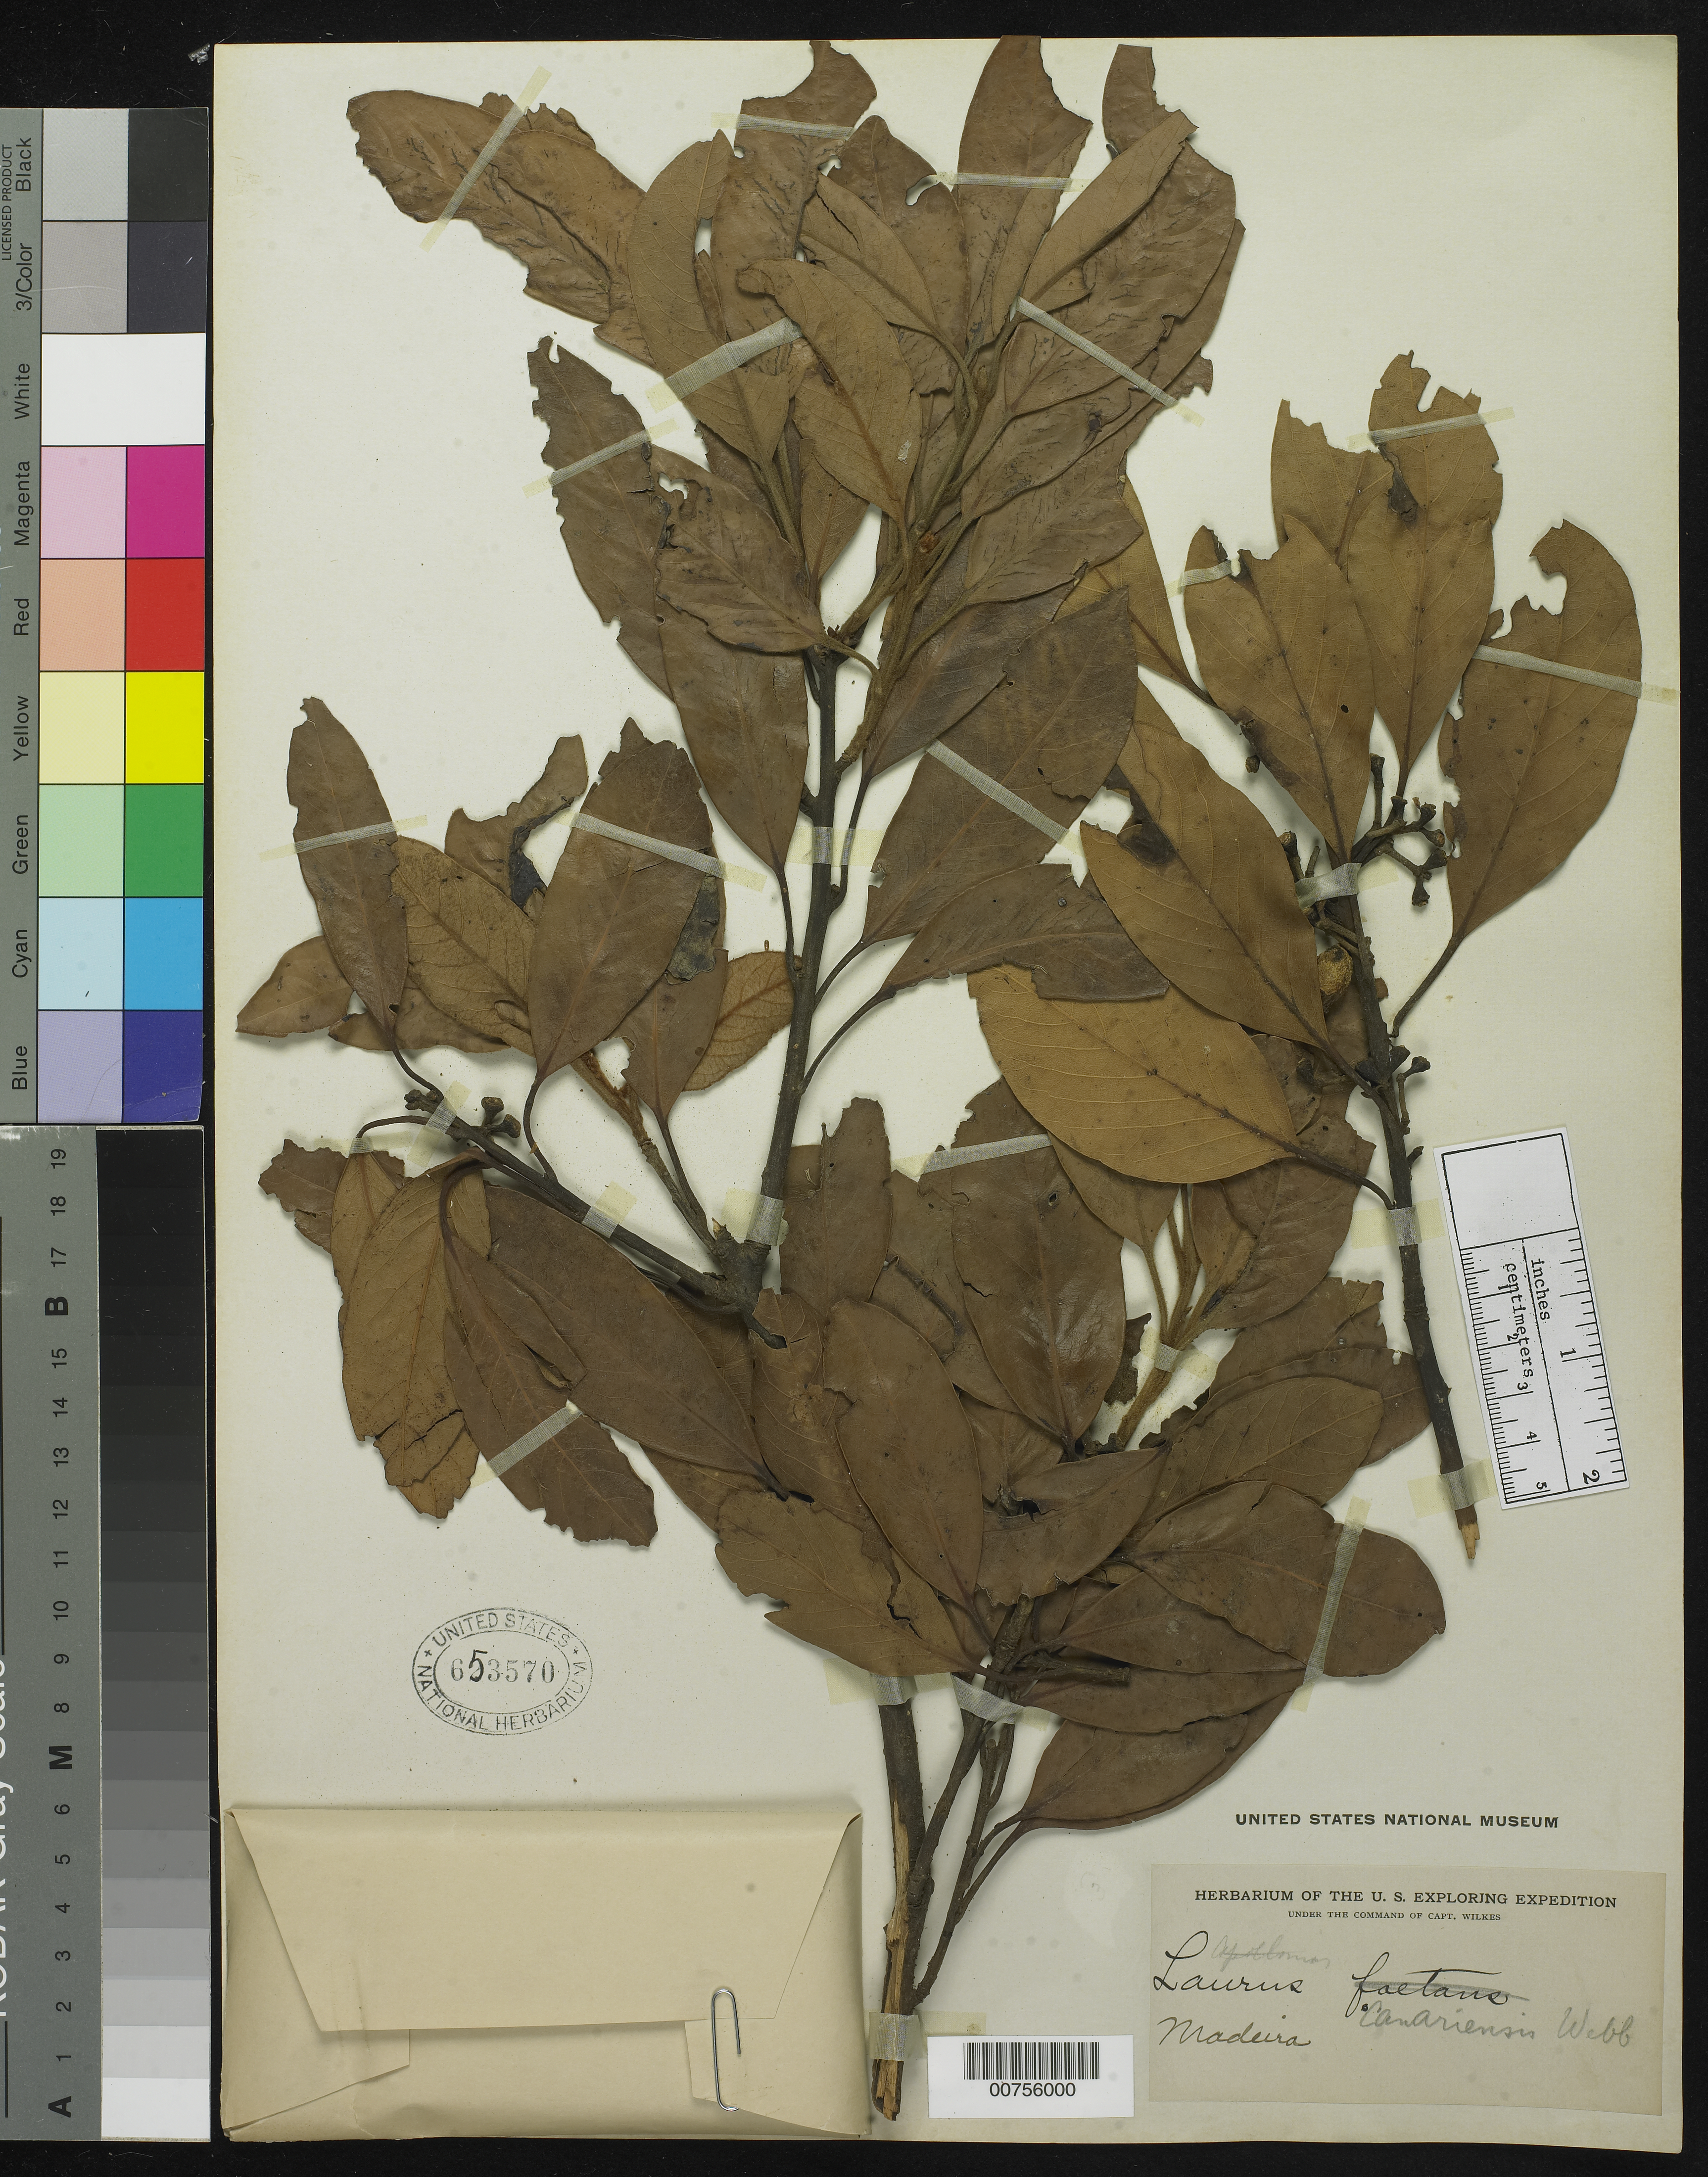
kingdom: Plantae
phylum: Tracheophyta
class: Magnoliopsida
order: Laurales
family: Lauraceae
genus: Laurus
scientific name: Laurus canariensis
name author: Willd.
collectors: Wilkes Explor. Exped.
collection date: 1838/1842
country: Portugal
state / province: Madeira (Aut. Reg.)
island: Madeira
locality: Funchal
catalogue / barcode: US 653570